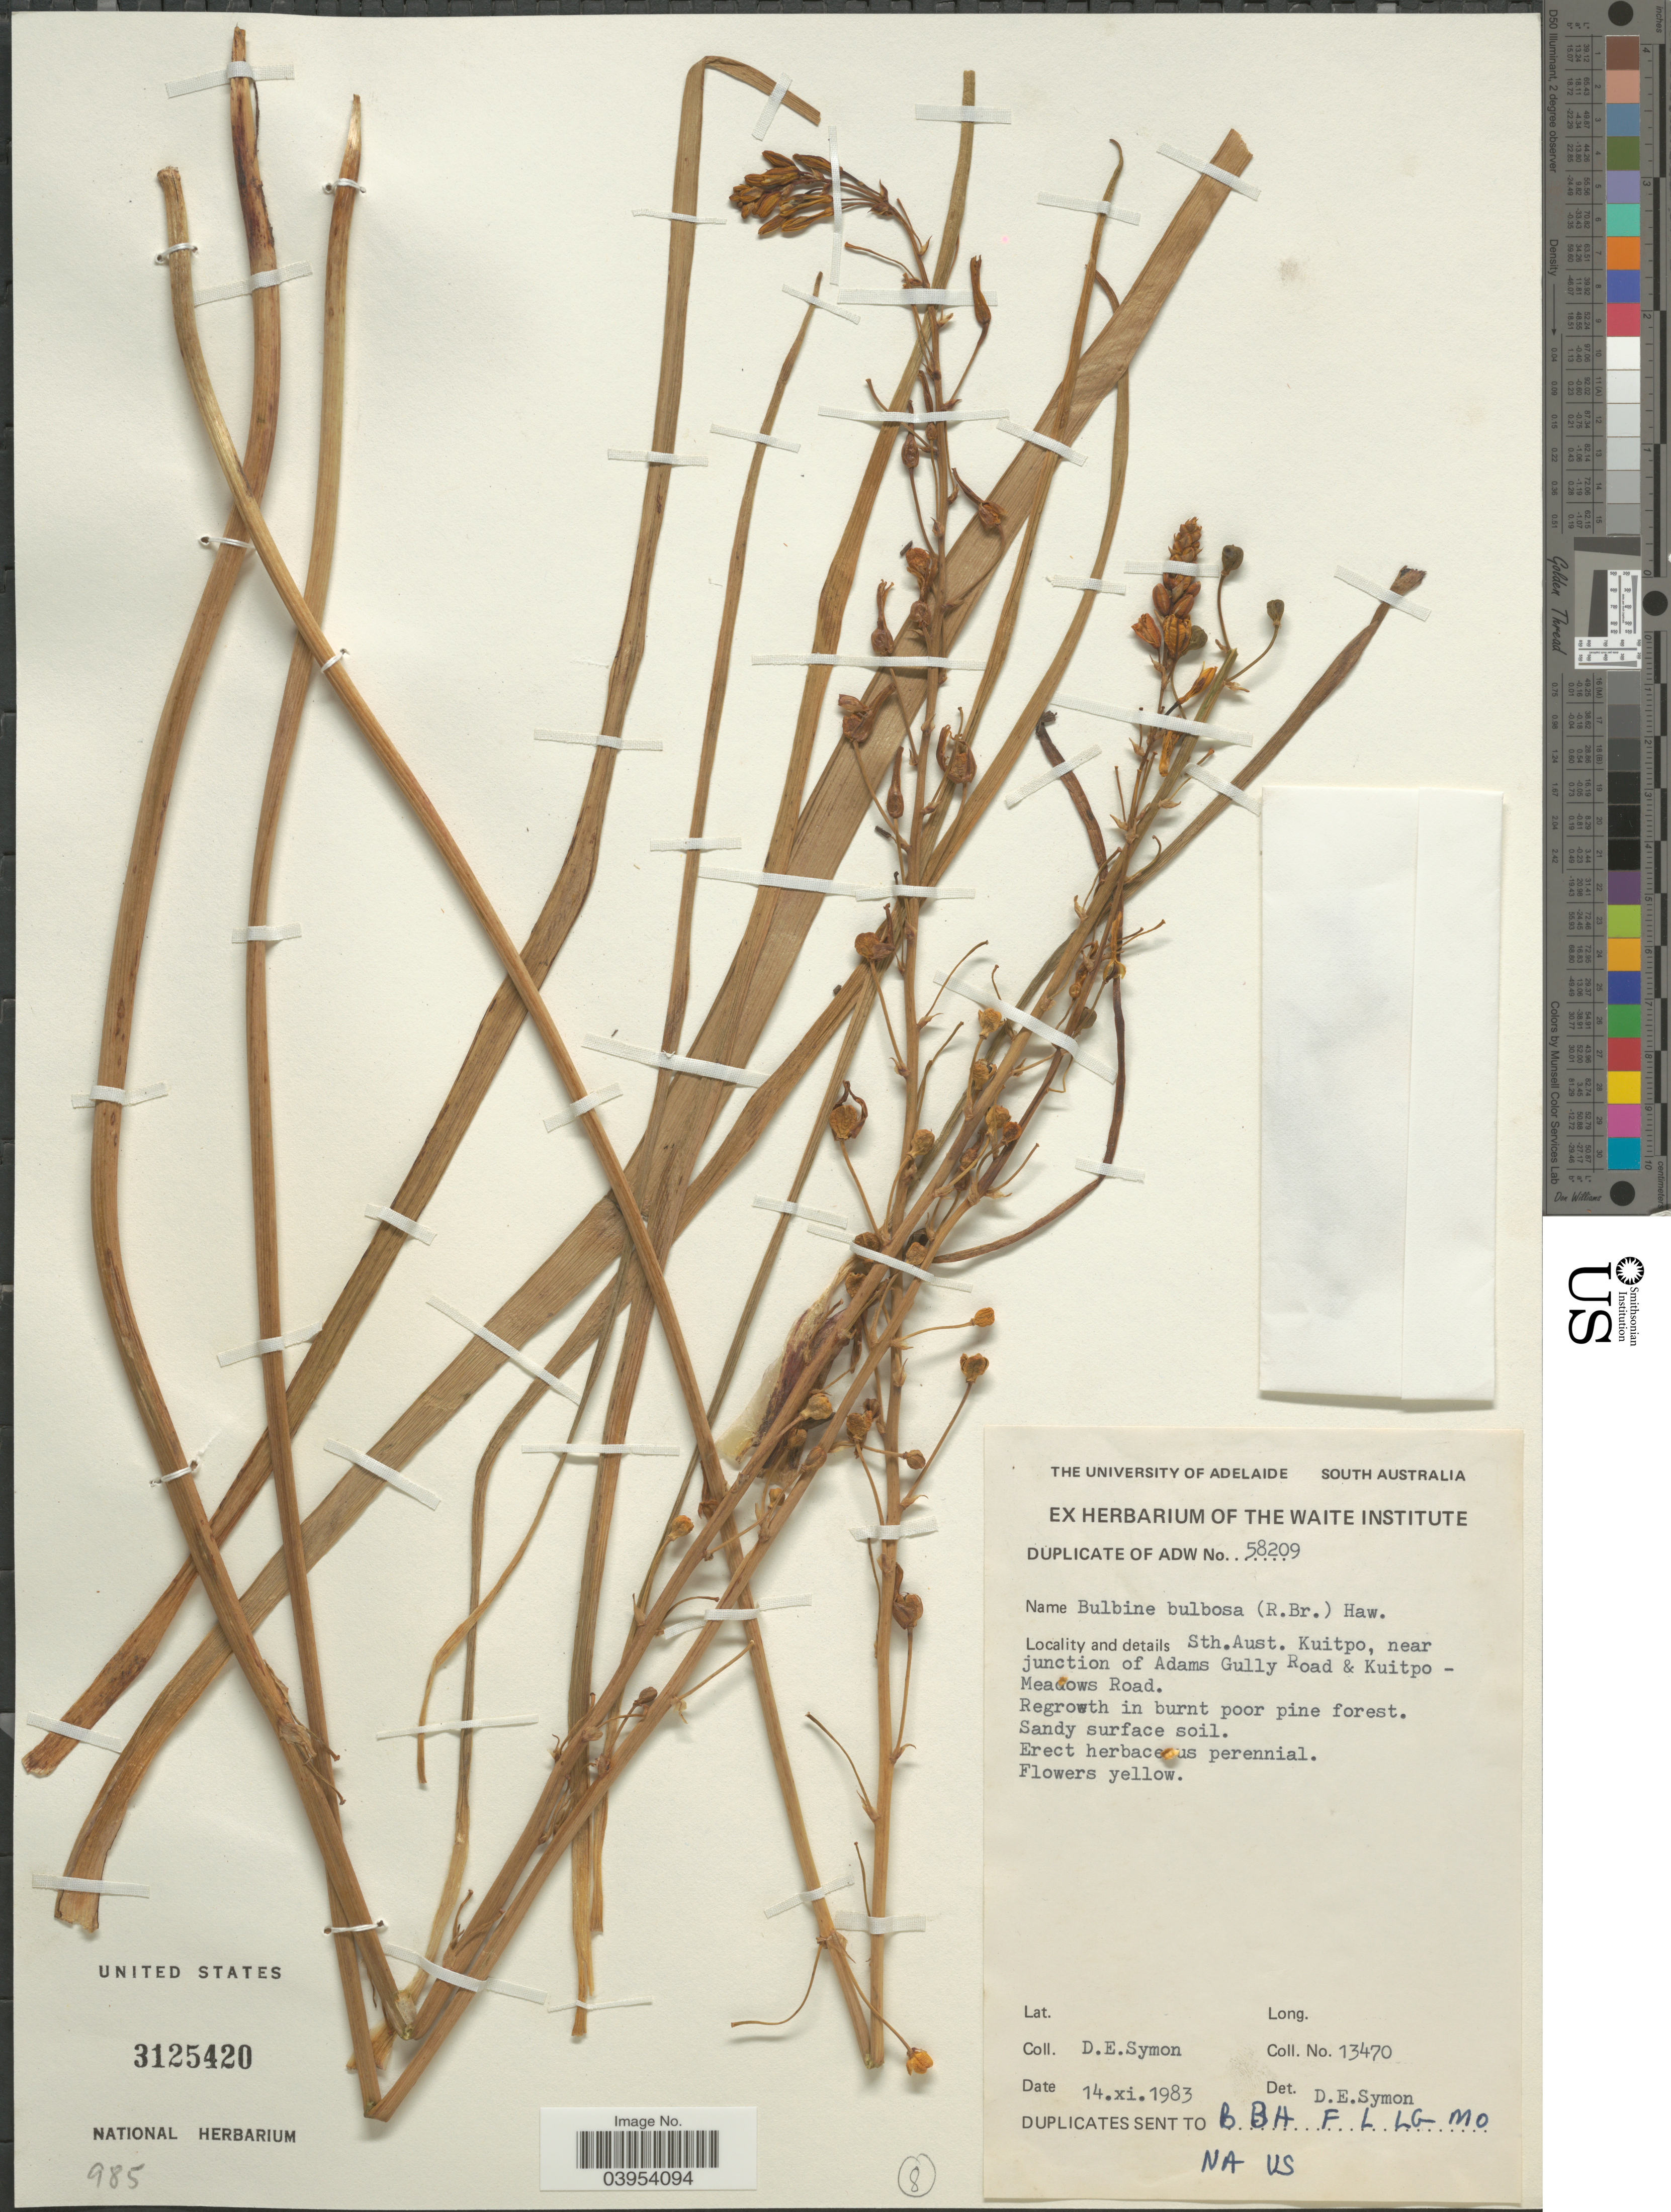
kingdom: Plantae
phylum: Tracheophyta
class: Liliopsida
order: Asparagales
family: Asphodelaceae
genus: Bulbine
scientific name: Bulbine bulbosa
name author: (R. Br.) Haw.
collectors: D. Symon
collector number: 13470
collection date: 1983-11-14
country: Australia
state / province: South Australia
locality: Kuitpo, near junction of Adams gully Road & Kuitpo - Meadows Road.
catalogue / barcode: US 3125420